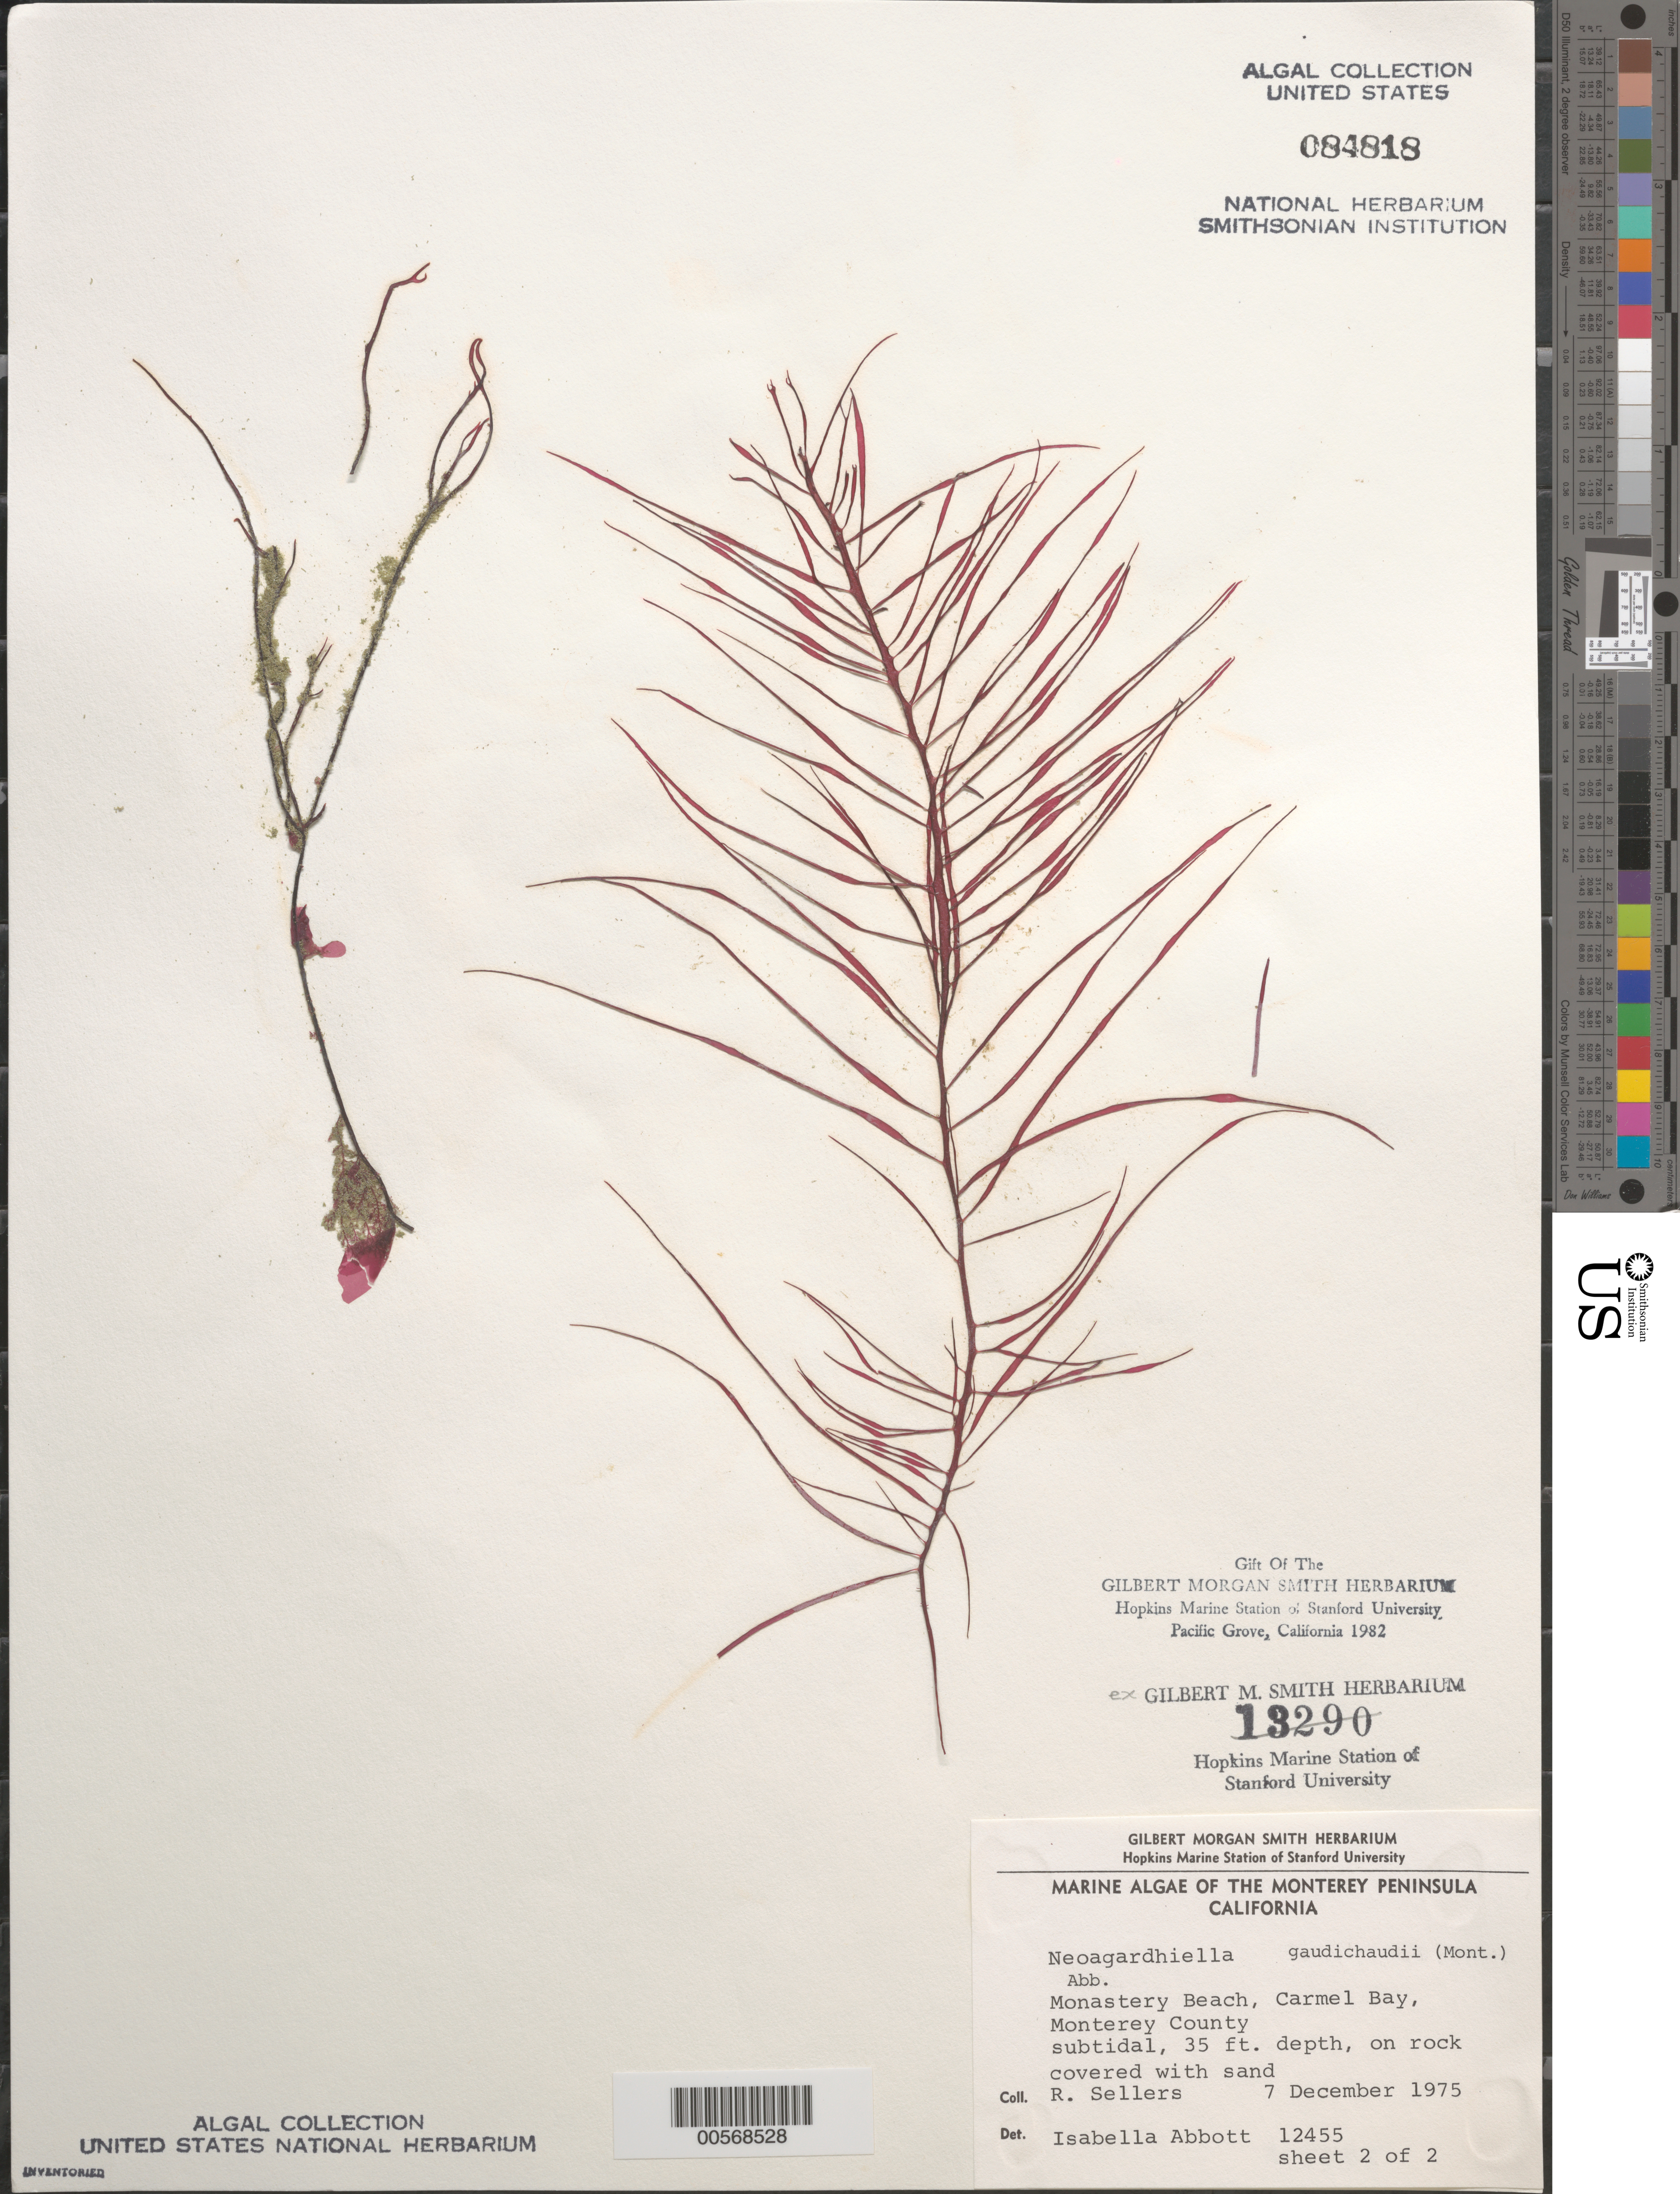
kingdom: Plantae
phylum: Rhodophyta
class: Florideophyceae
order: Gigartinales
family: Solieriaceae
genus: Sarcodiotheca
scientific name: Sarcodiotheca gaudichaudii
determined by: Algae name updating Project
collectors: R. F. Sellers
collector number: IAA 12455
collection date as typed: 07 Dec 1975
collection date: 1975-12-07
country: United States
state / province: California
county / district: Monterey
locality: Monastery Beach, Carmel Bay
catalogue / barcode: US 84818